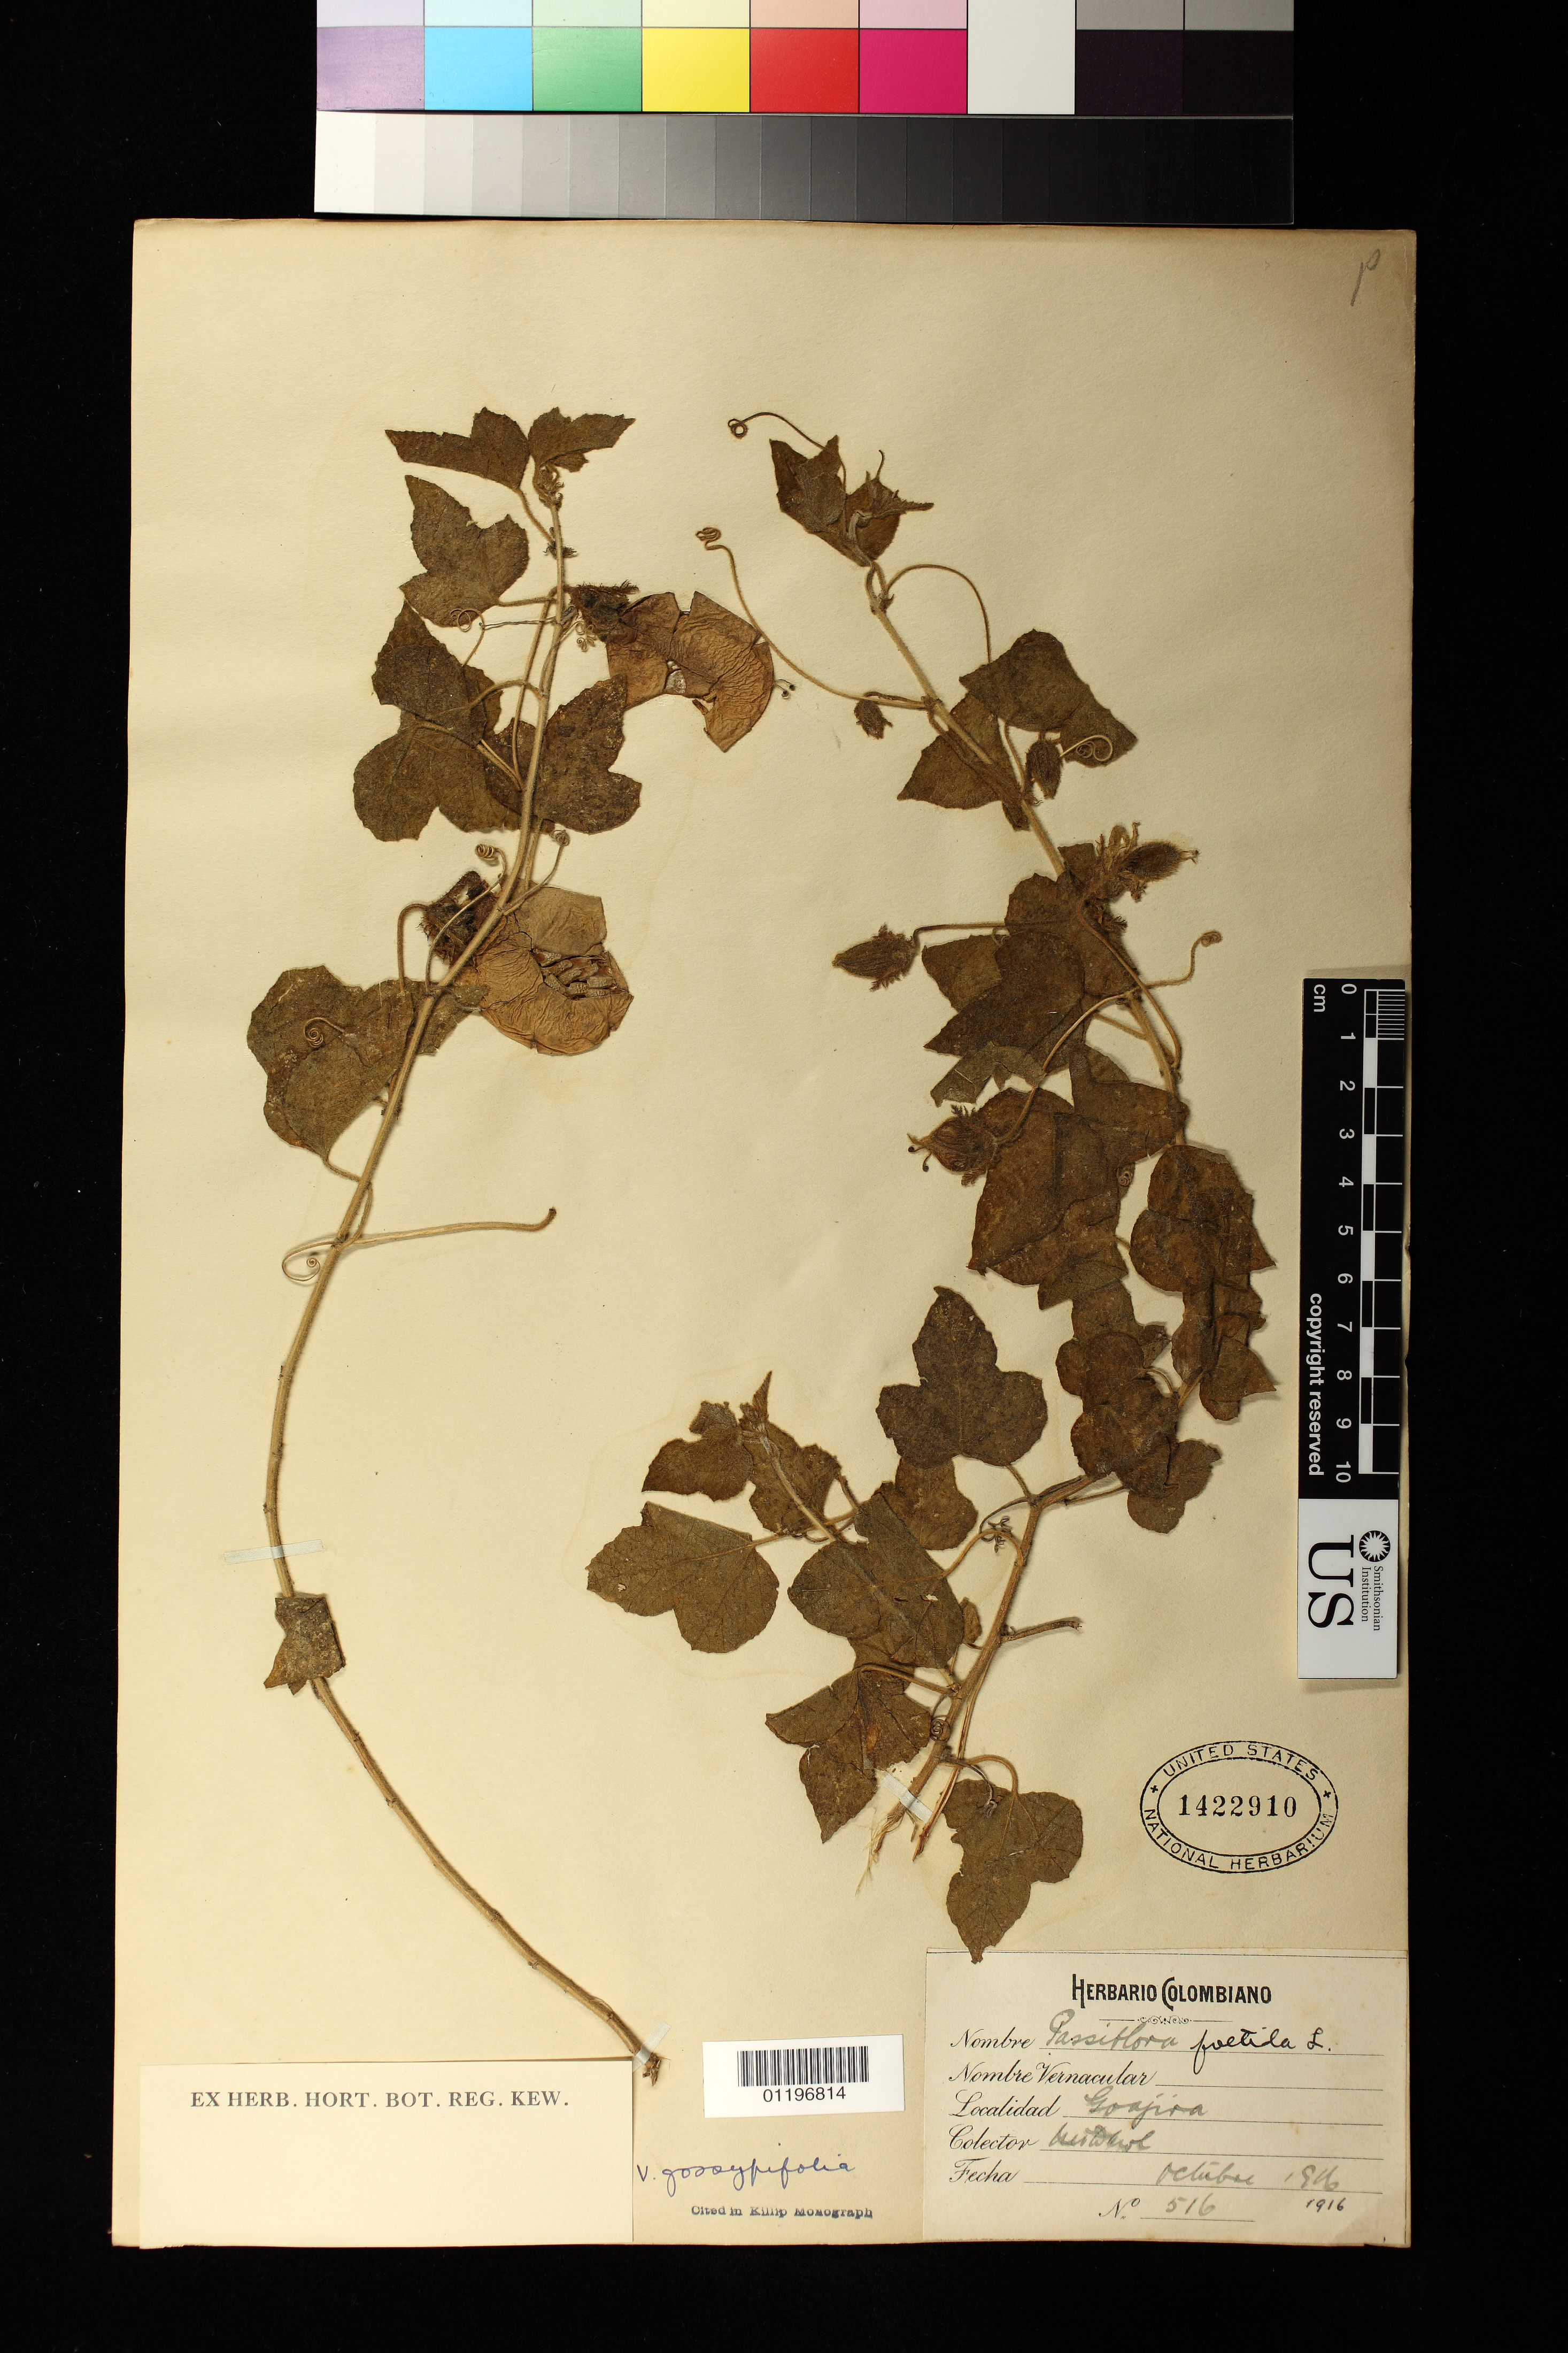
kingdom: Plantae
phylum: Tracheophyta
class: Magnoliopsida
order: Malpighiales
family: Passifloraceae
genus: Passiflora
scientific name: Passiflora foetida var. gossypiifolia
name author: (Desv.) Mast.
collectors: M. T. Dawe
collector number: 516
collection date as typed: Oct 1916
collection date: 1916-10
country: Colombia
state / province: La Guajira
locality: Goajira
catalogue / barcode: US 1422910